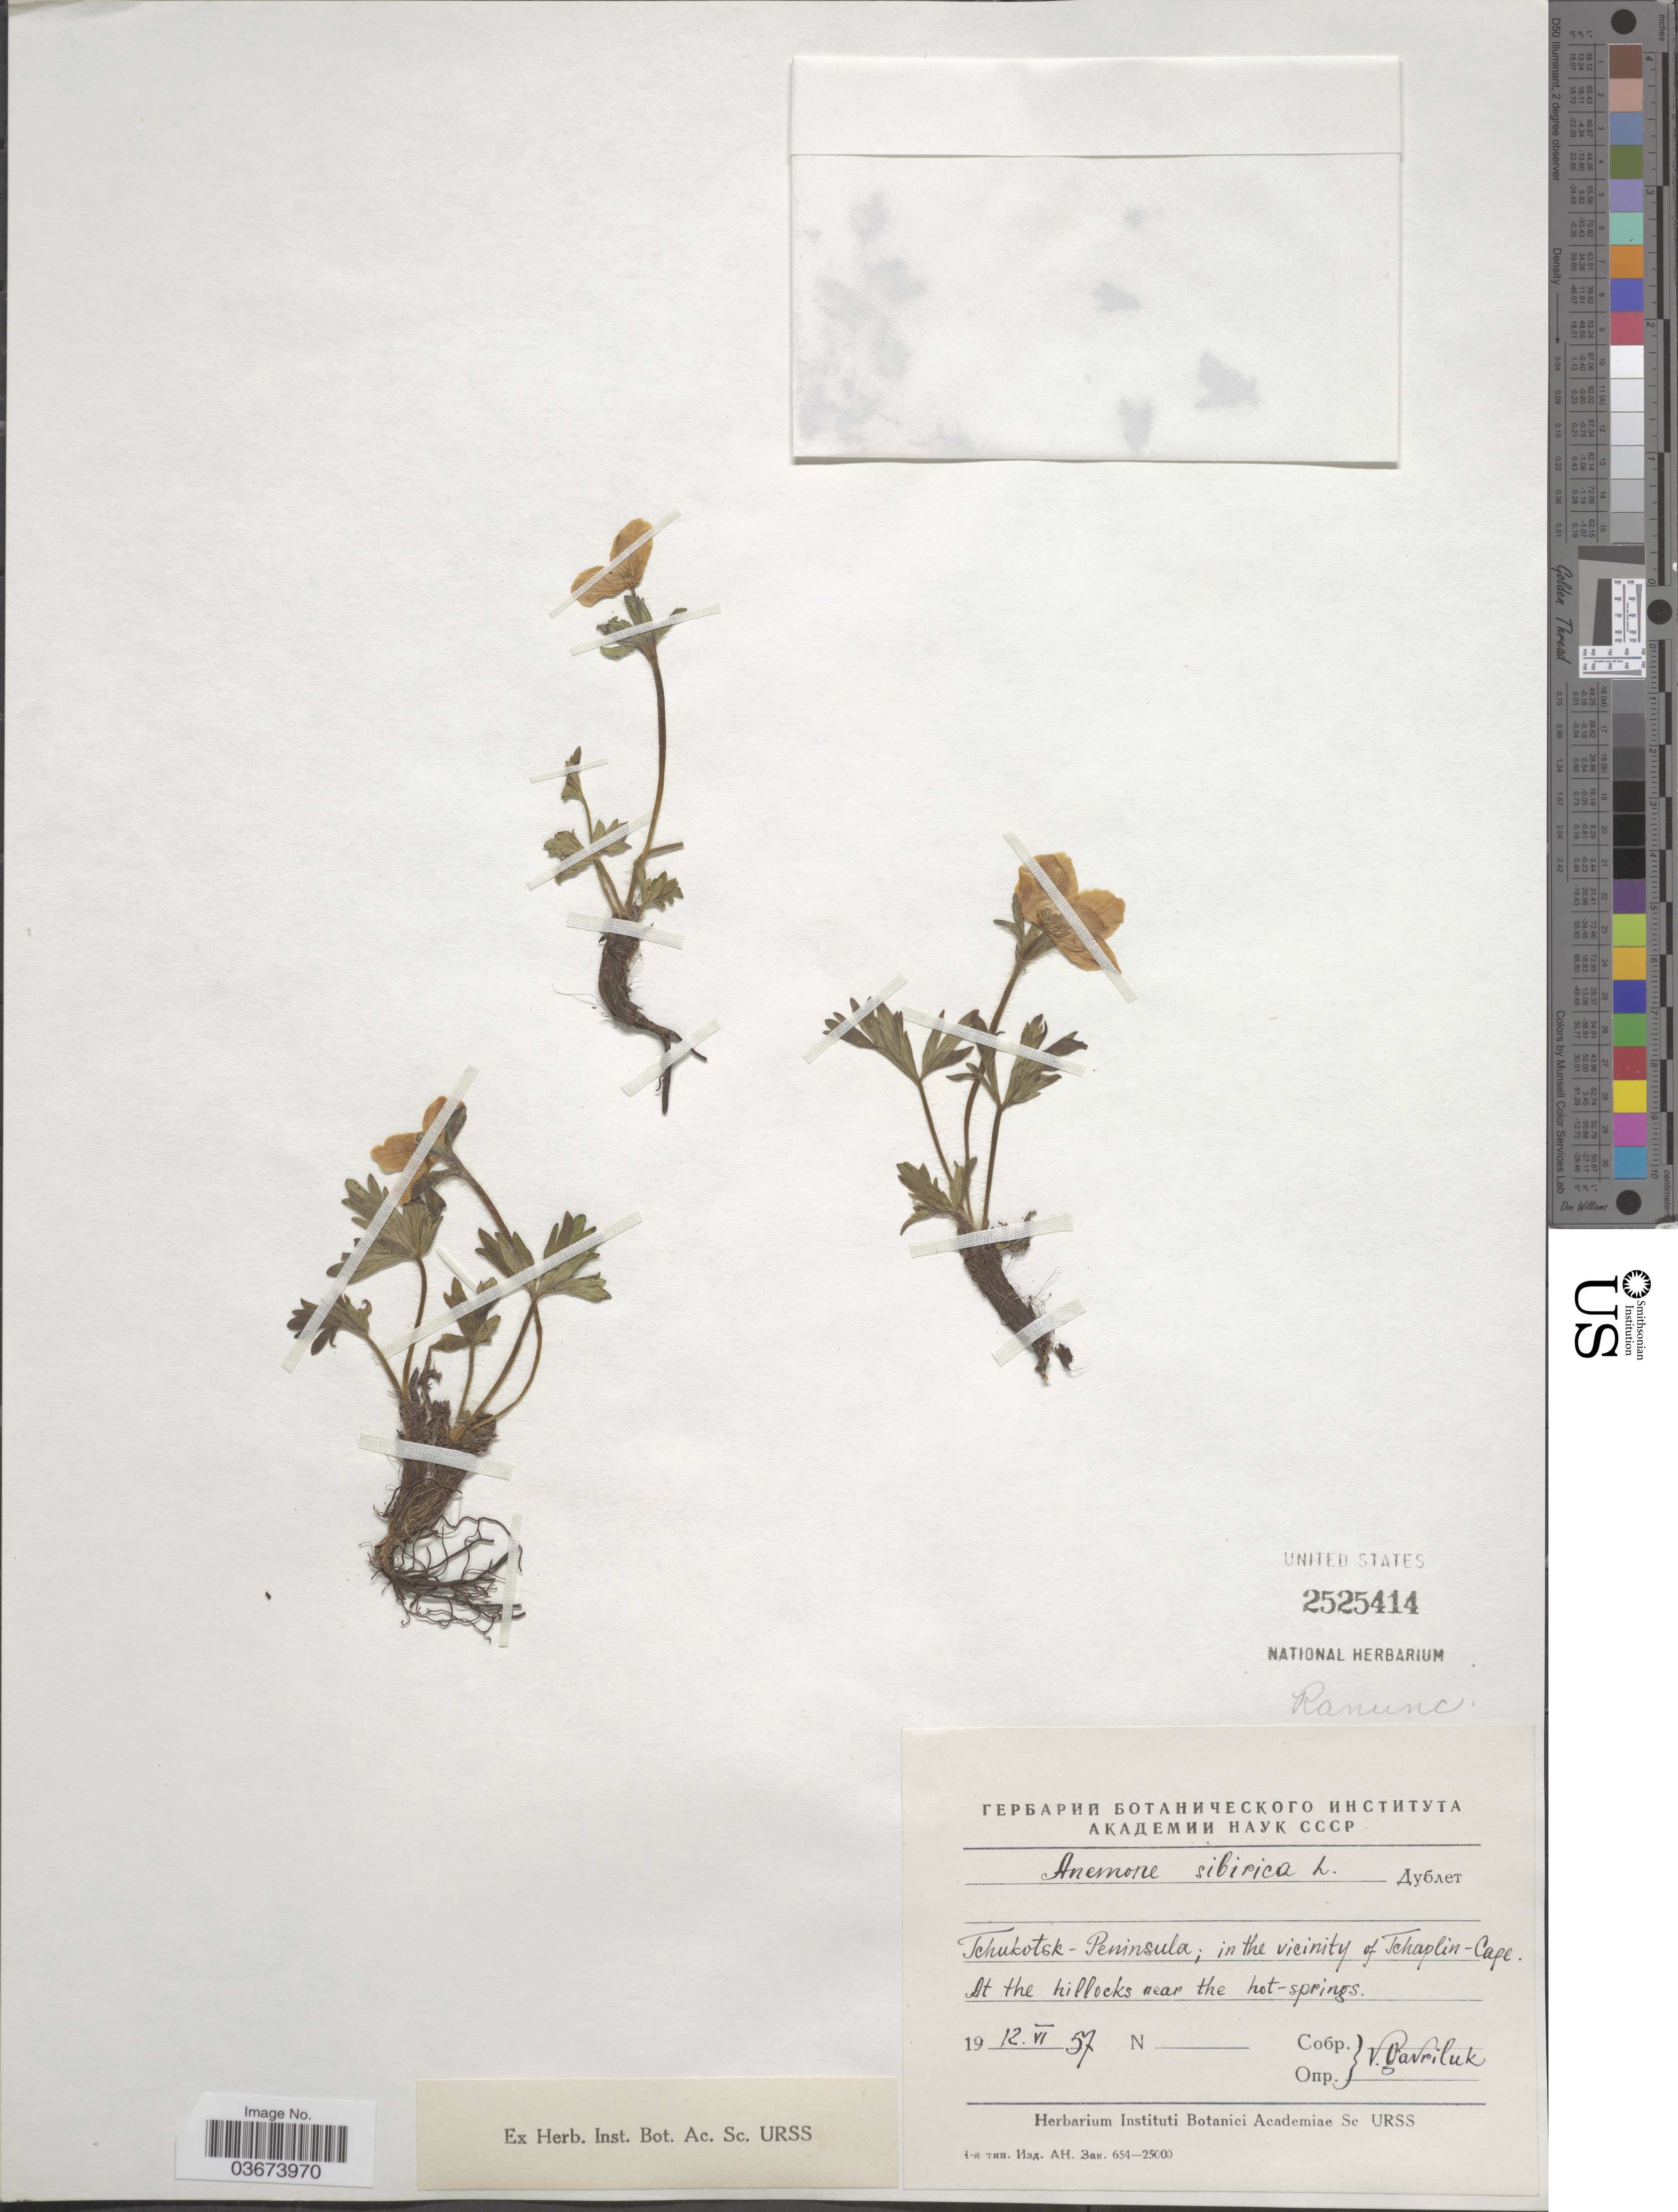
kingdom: Plantae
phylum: Tracheophyta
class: Magnoliopsida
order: Ranunculales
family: Ranunculaceae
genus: Anemone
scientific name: Anemone sibirica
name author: L.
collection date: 1957-06-12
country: Russian Federation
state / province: Chukotka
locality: Tchukotsk-Peninsula; in the vicinity of Tchaplin-Cape. At the hillocks near the hot-springs.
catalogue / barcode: US 2525414